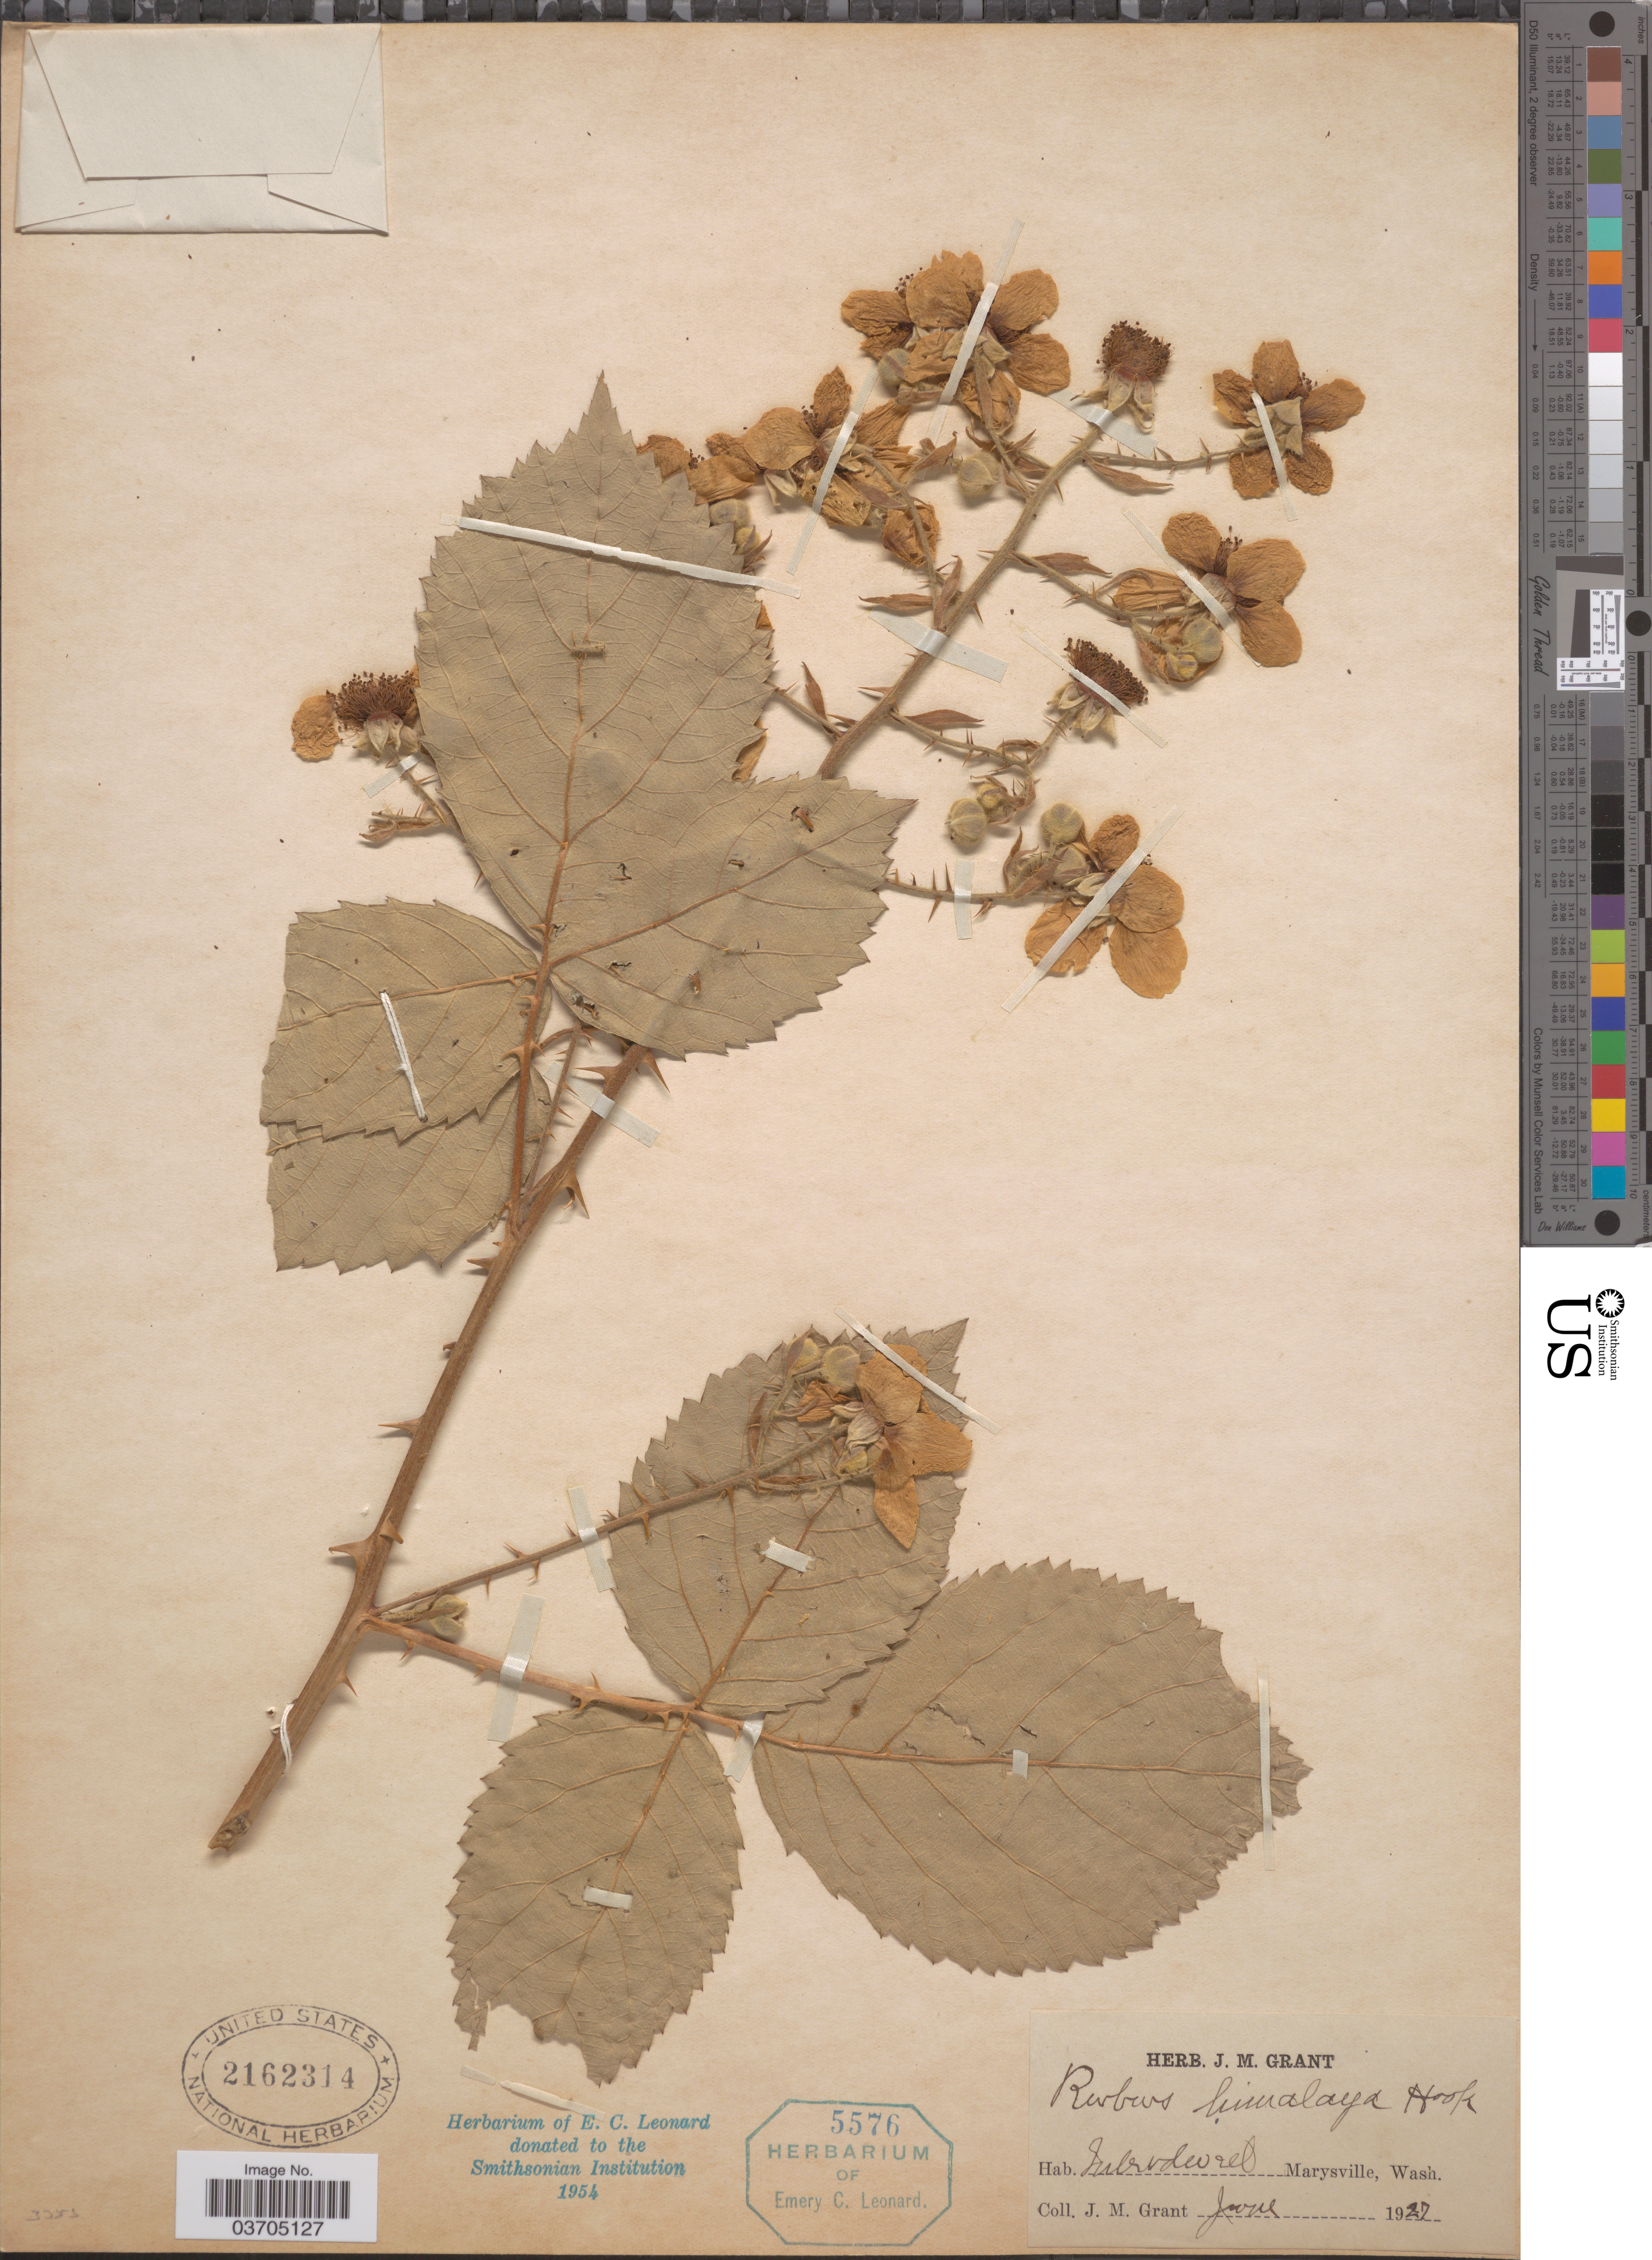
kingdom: Plantae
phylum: Tracheophyta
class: Magnoliopsida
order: Rosales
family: Rosaceae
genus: Rubus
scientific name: Rubus himalaya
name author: Hook.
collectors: J. M. Grant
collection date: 1927-06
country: United States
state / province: Washington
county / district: Snohomish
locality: Marysville.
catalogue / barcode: US 2162314